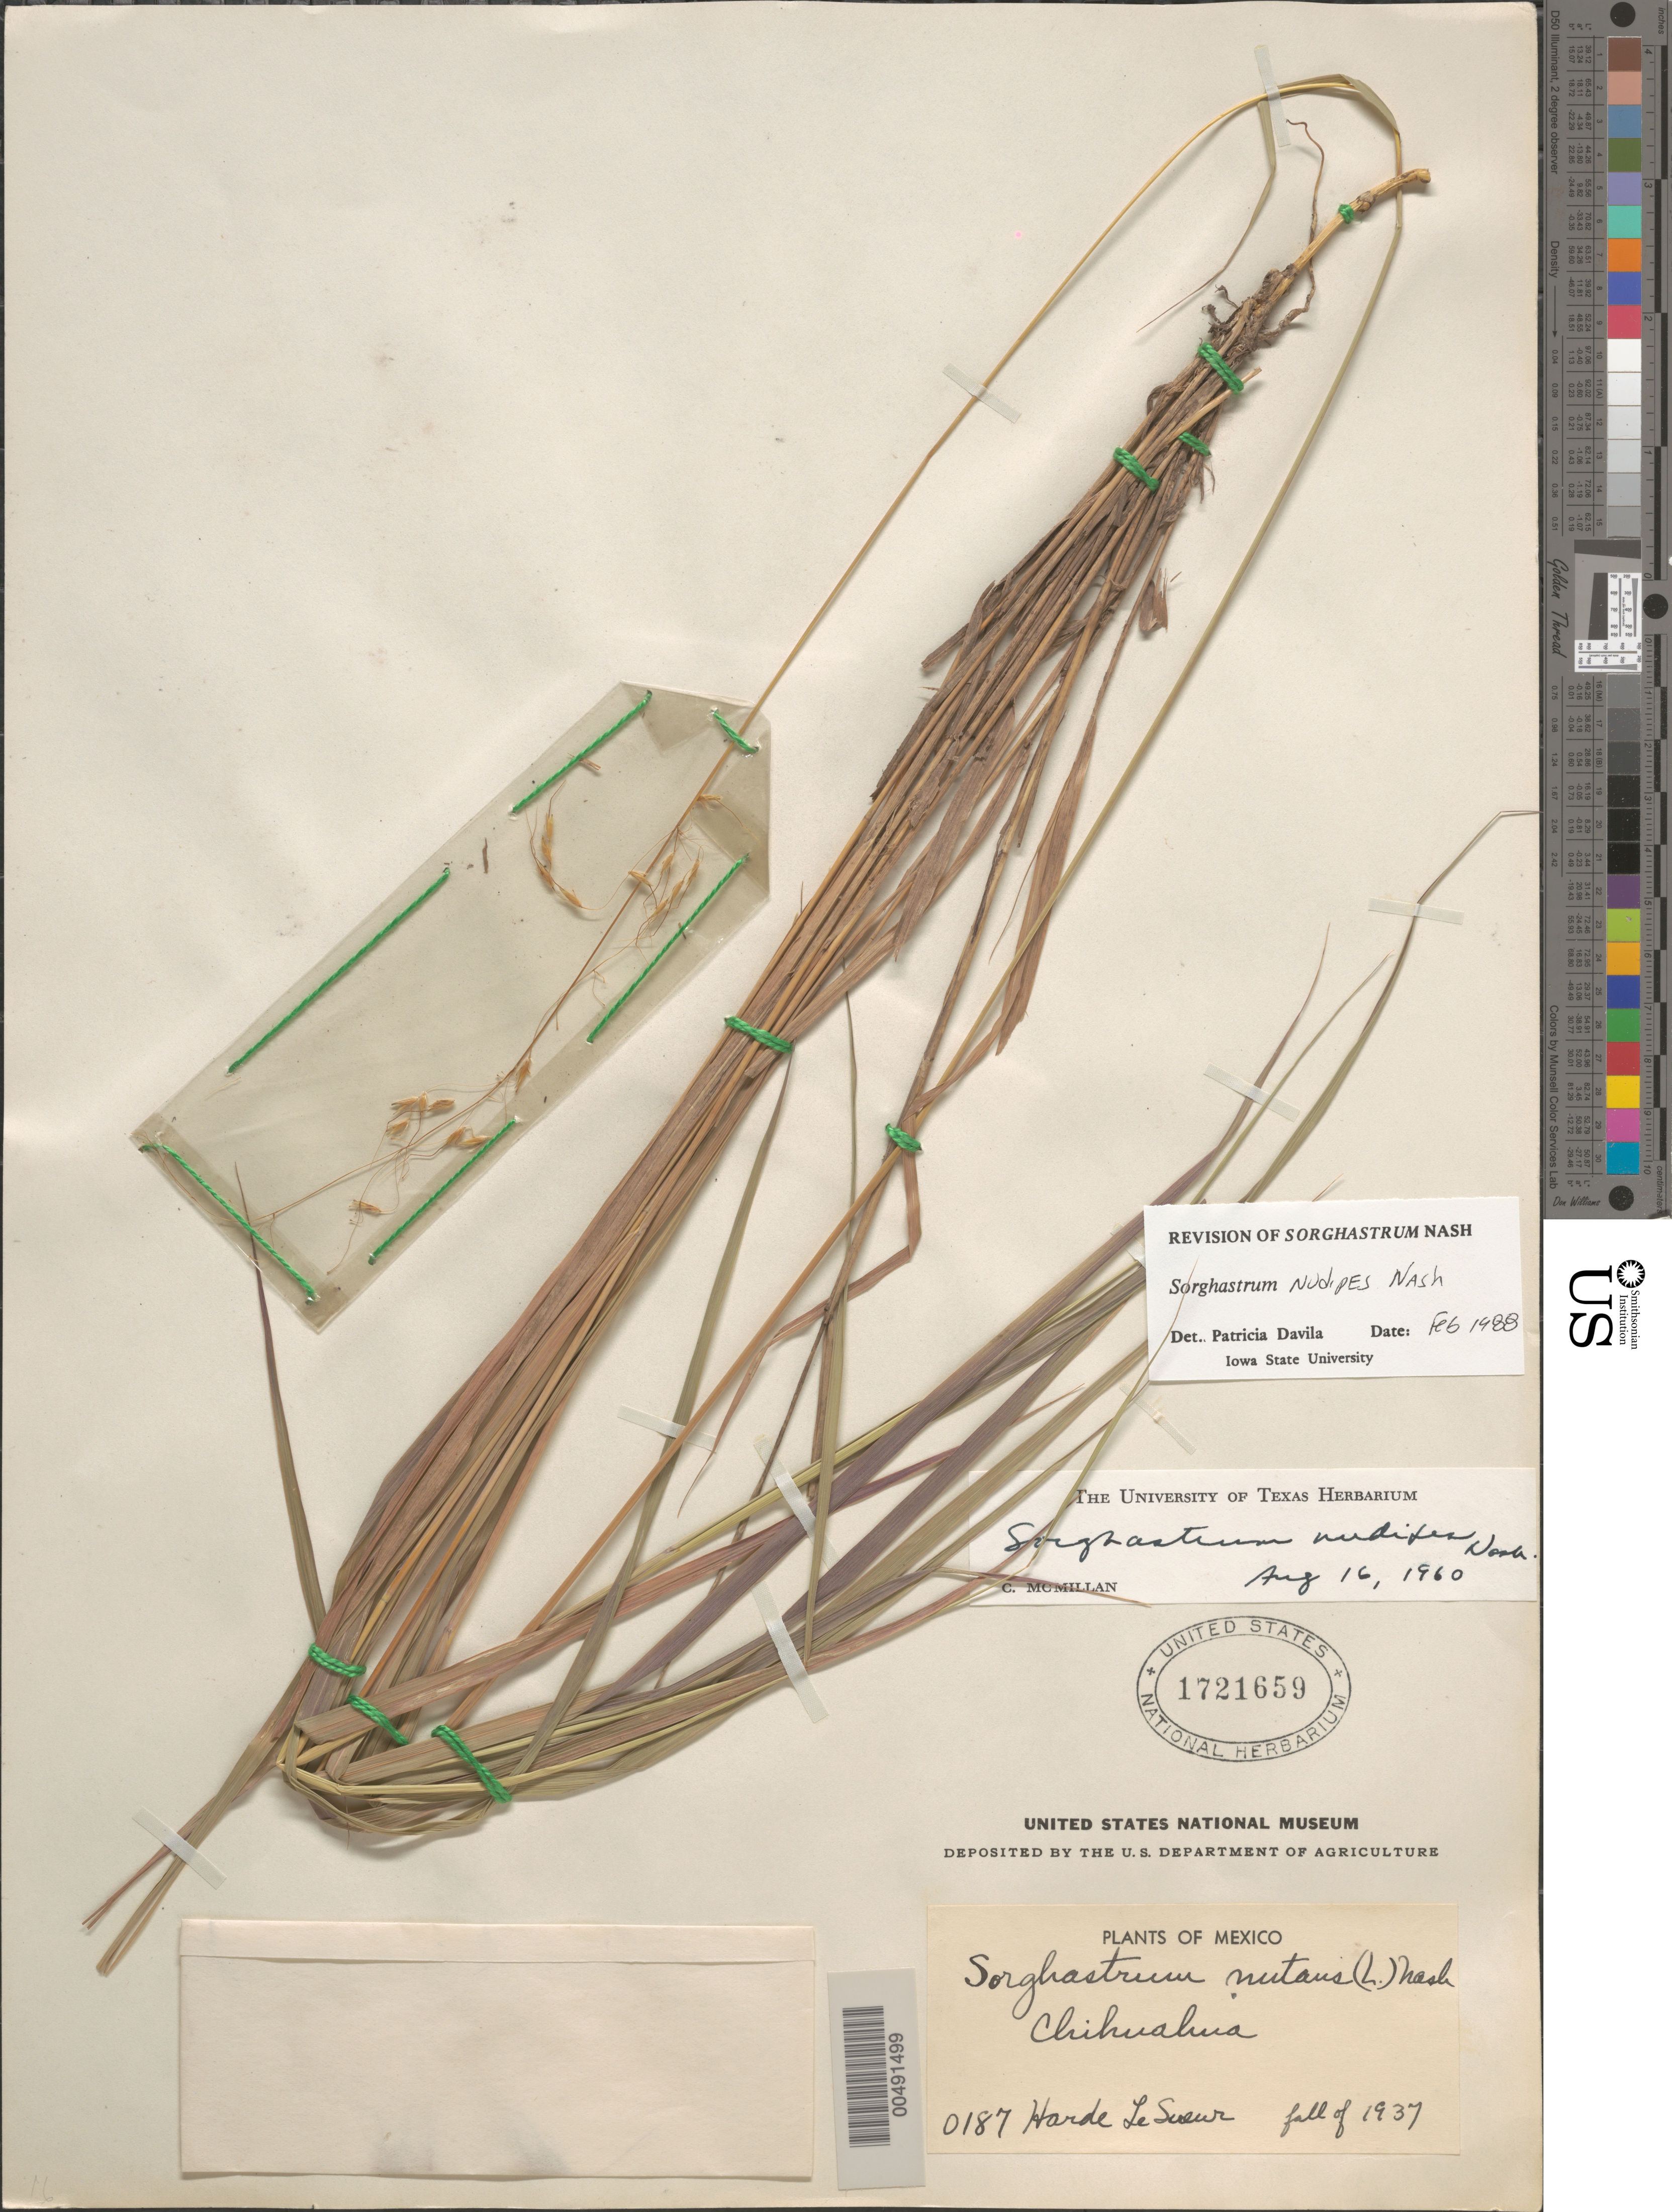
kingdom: Plantae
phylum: Tracheophyta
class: Liliopsida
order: Poales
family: Poaceae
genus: Sorghastrum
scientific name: Sorghastrum nudipes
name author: Nash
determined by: Dávila, P. D.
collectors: D. H. LeSueur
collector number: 0187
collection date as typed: Fal 1937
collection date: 1937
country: Mexico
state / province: Chihuahua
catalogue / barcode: US 1721659